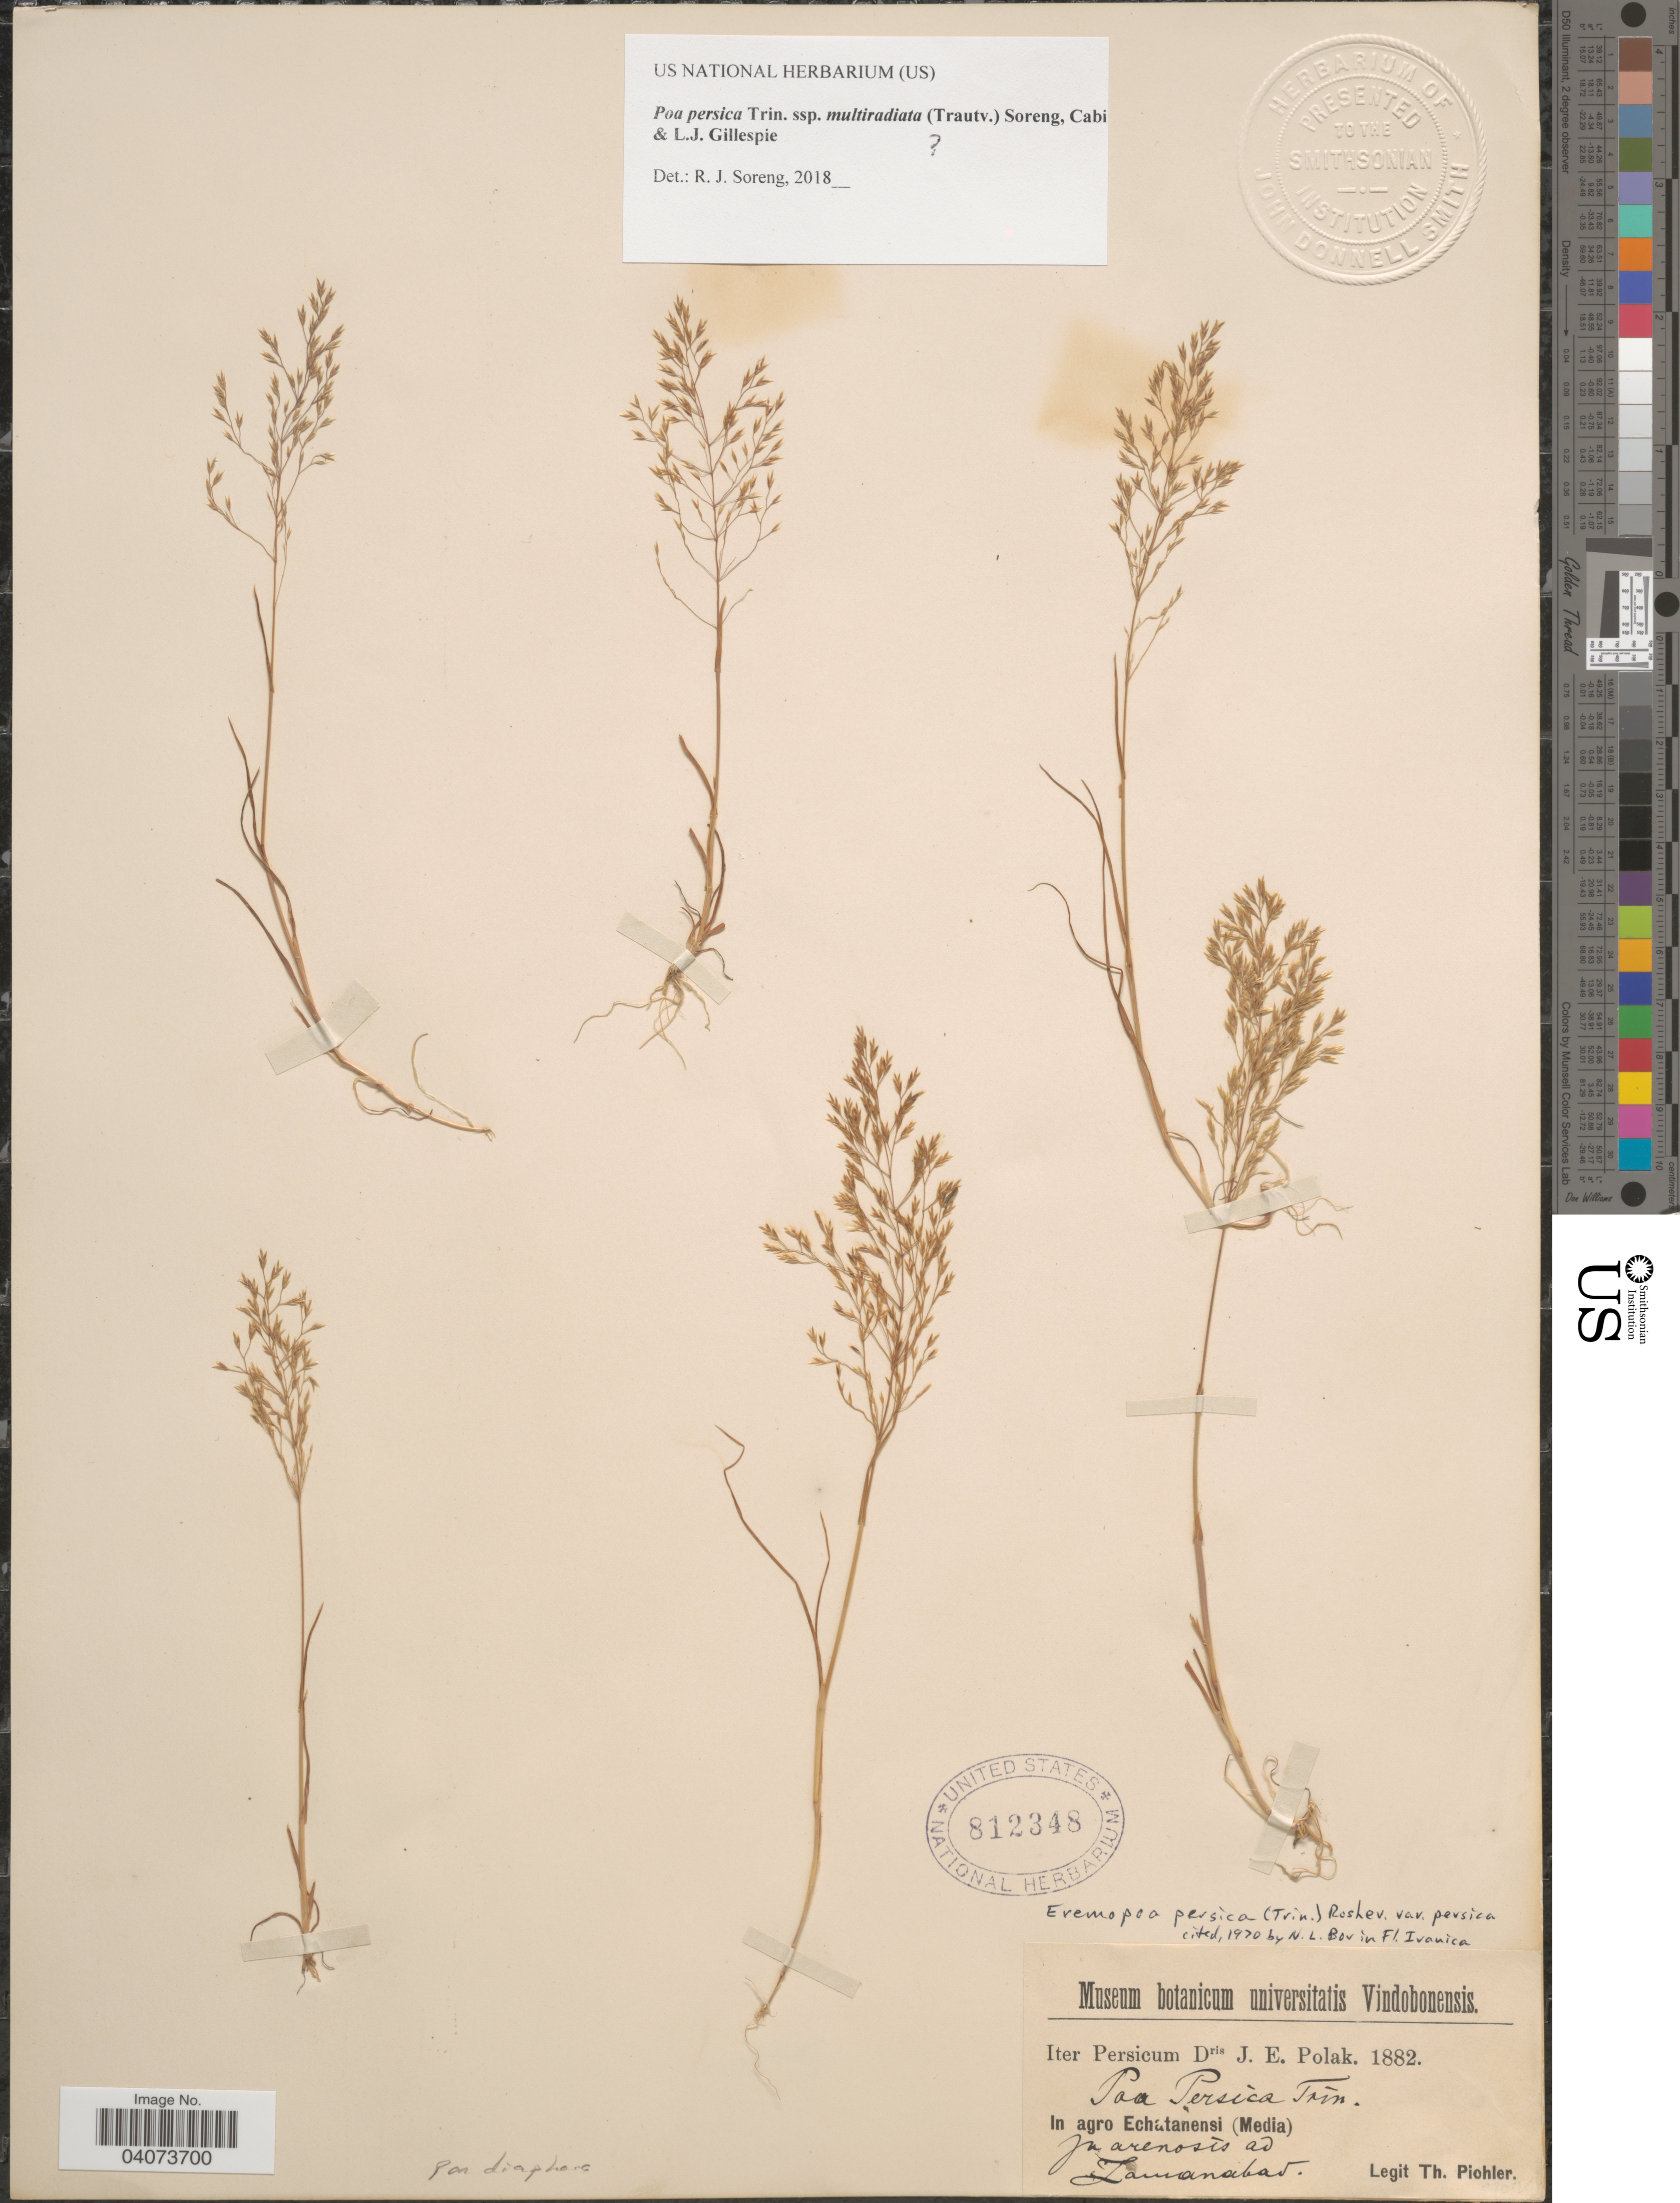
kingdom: Plantae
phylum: Tracheophyta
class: Liliopsida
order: Poales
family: Poaceae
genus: Poa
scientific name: Poa persica subsp. multiradiata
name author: (Trautv.) Soreng et al.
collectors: T. Pichler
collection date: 1882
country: Iran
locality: Iter Persicum Dris J. E. Polak. 1882. In agro Echatanensi (Media). In arenosis ad Zamanabad.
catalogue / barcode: US 812348